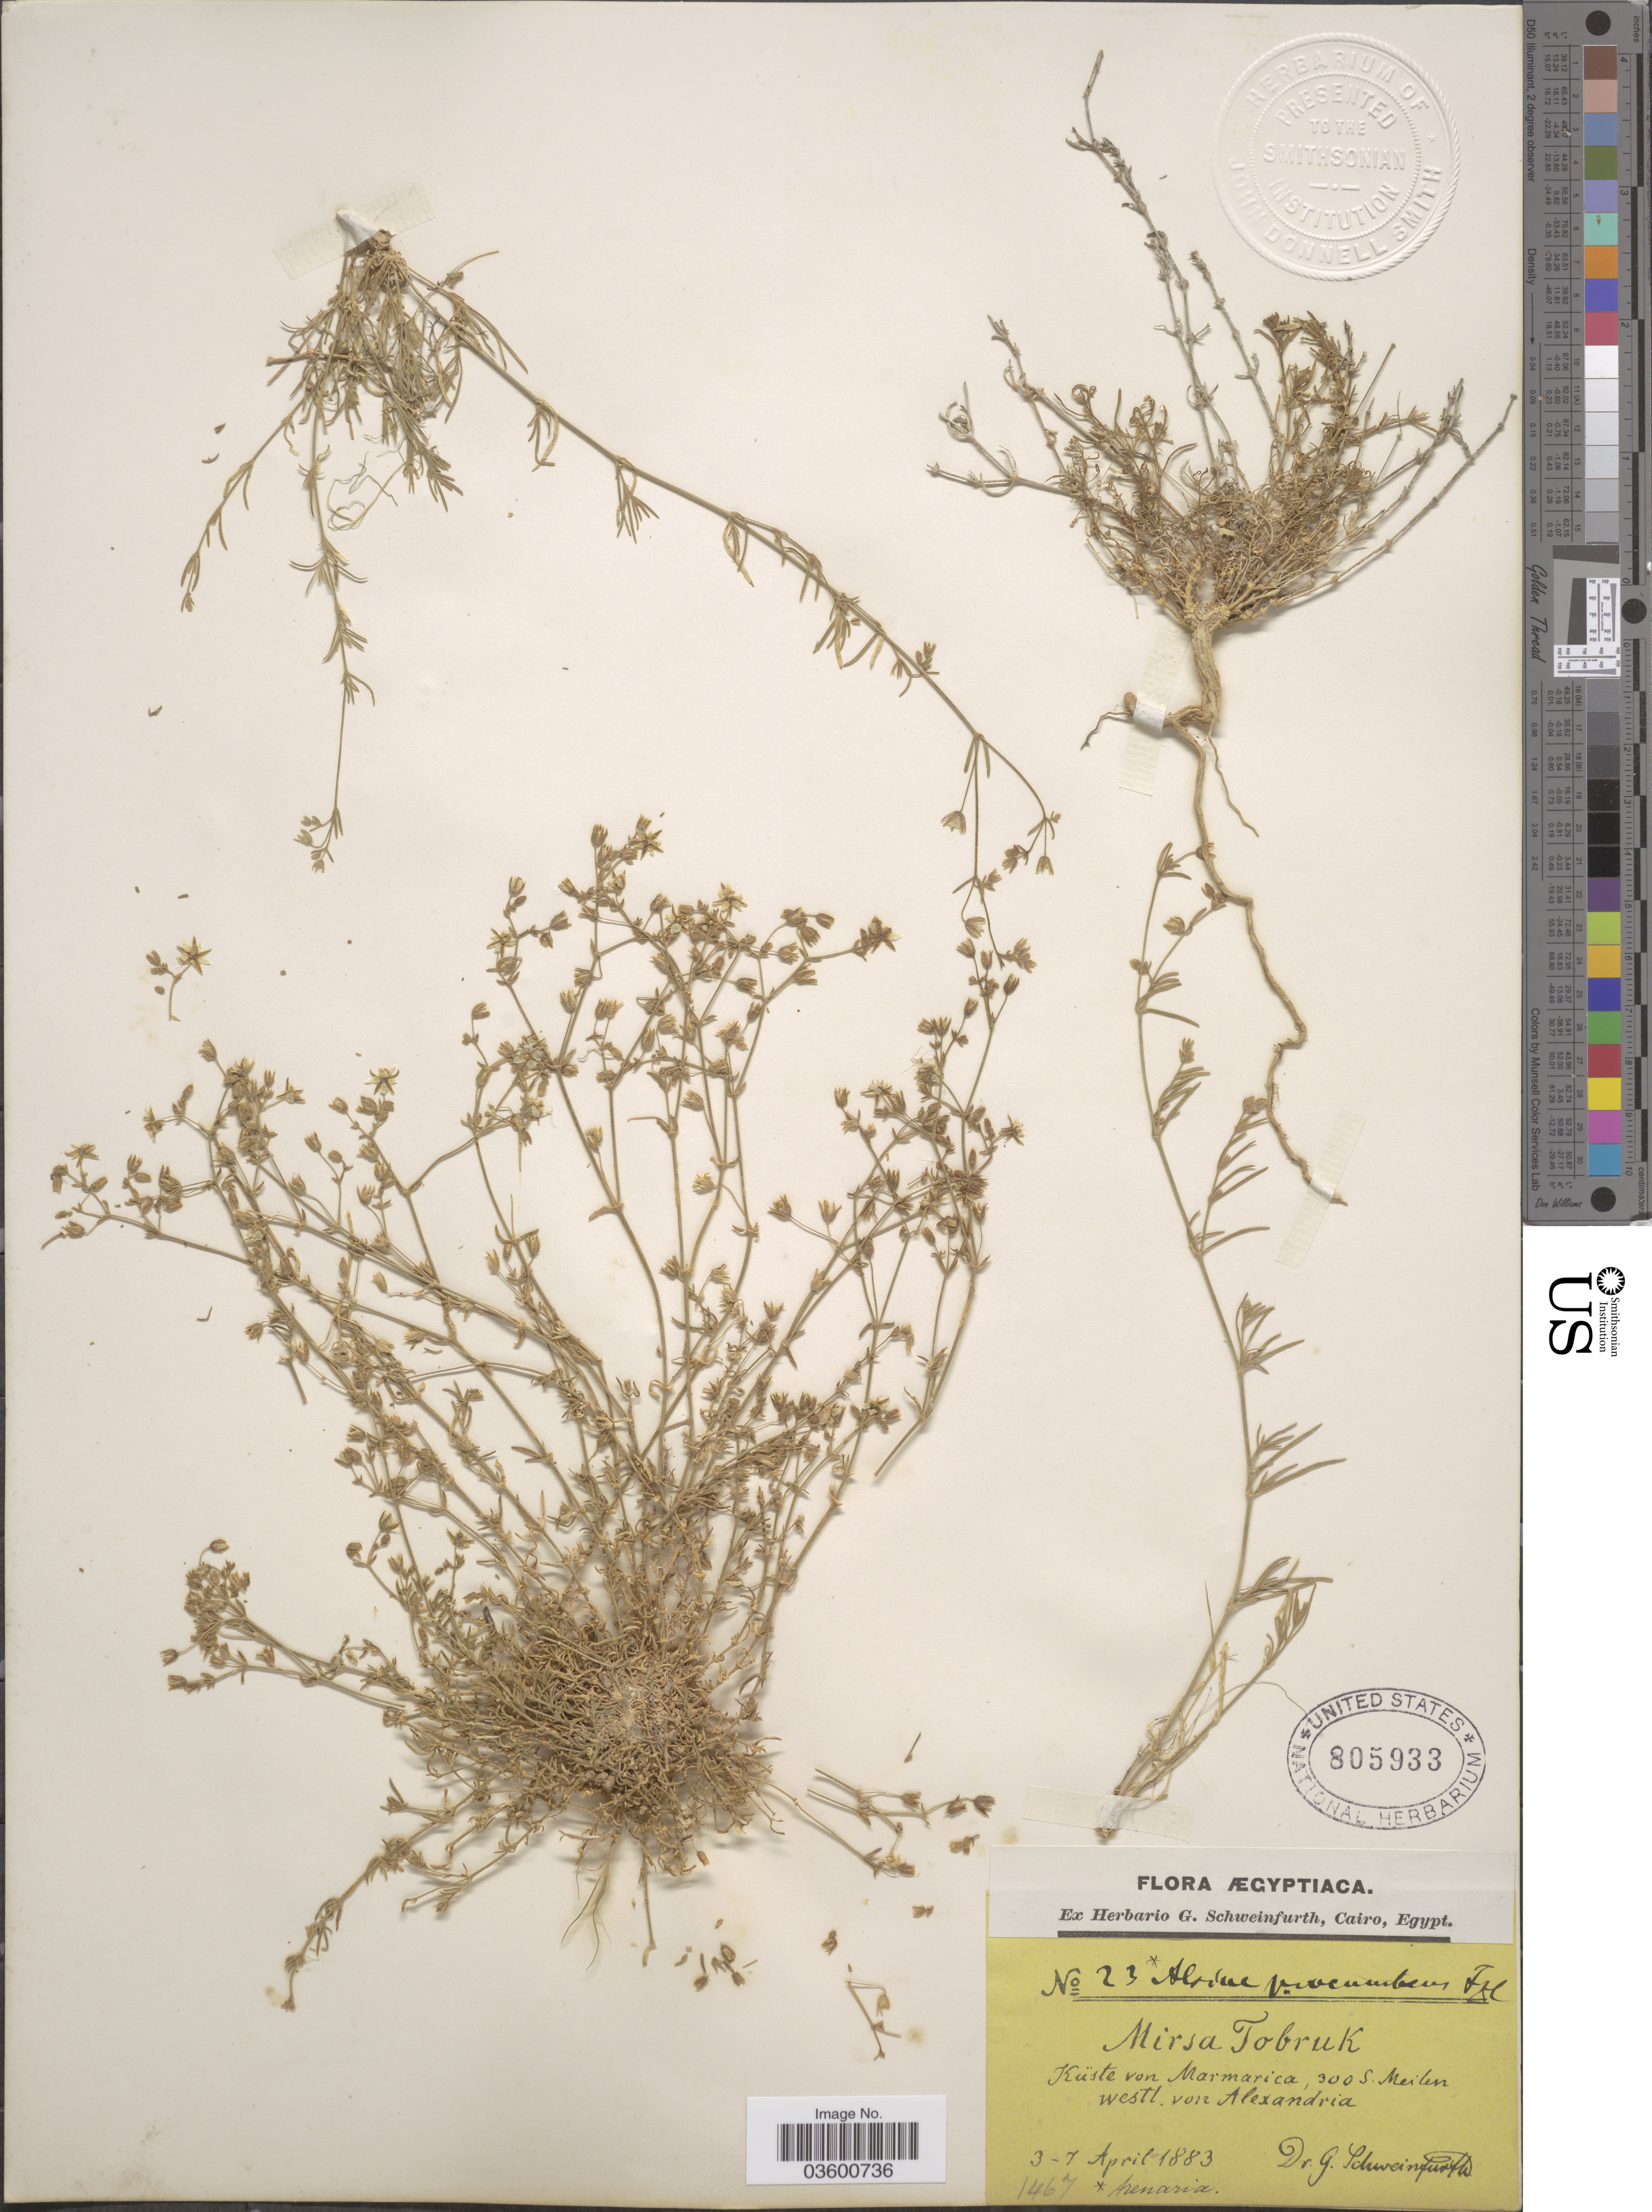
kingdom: Plantae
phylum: Tracheophyta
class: Magnoliopsida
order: Caryophyllales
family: Caryophyllaceae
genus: Stellaria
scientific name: Stellaria procumbens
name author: Huan C. Wang & Feng Yang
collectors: G. A. Schweinfurth (herbarium)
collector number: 23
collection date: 1883-04-03/1883-04-07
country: Egypt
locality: Ægyptiaca. Küste von Marmarica, 300 S. Meilen westl. von Alexandria. Arenaria.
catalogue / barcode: US 805933